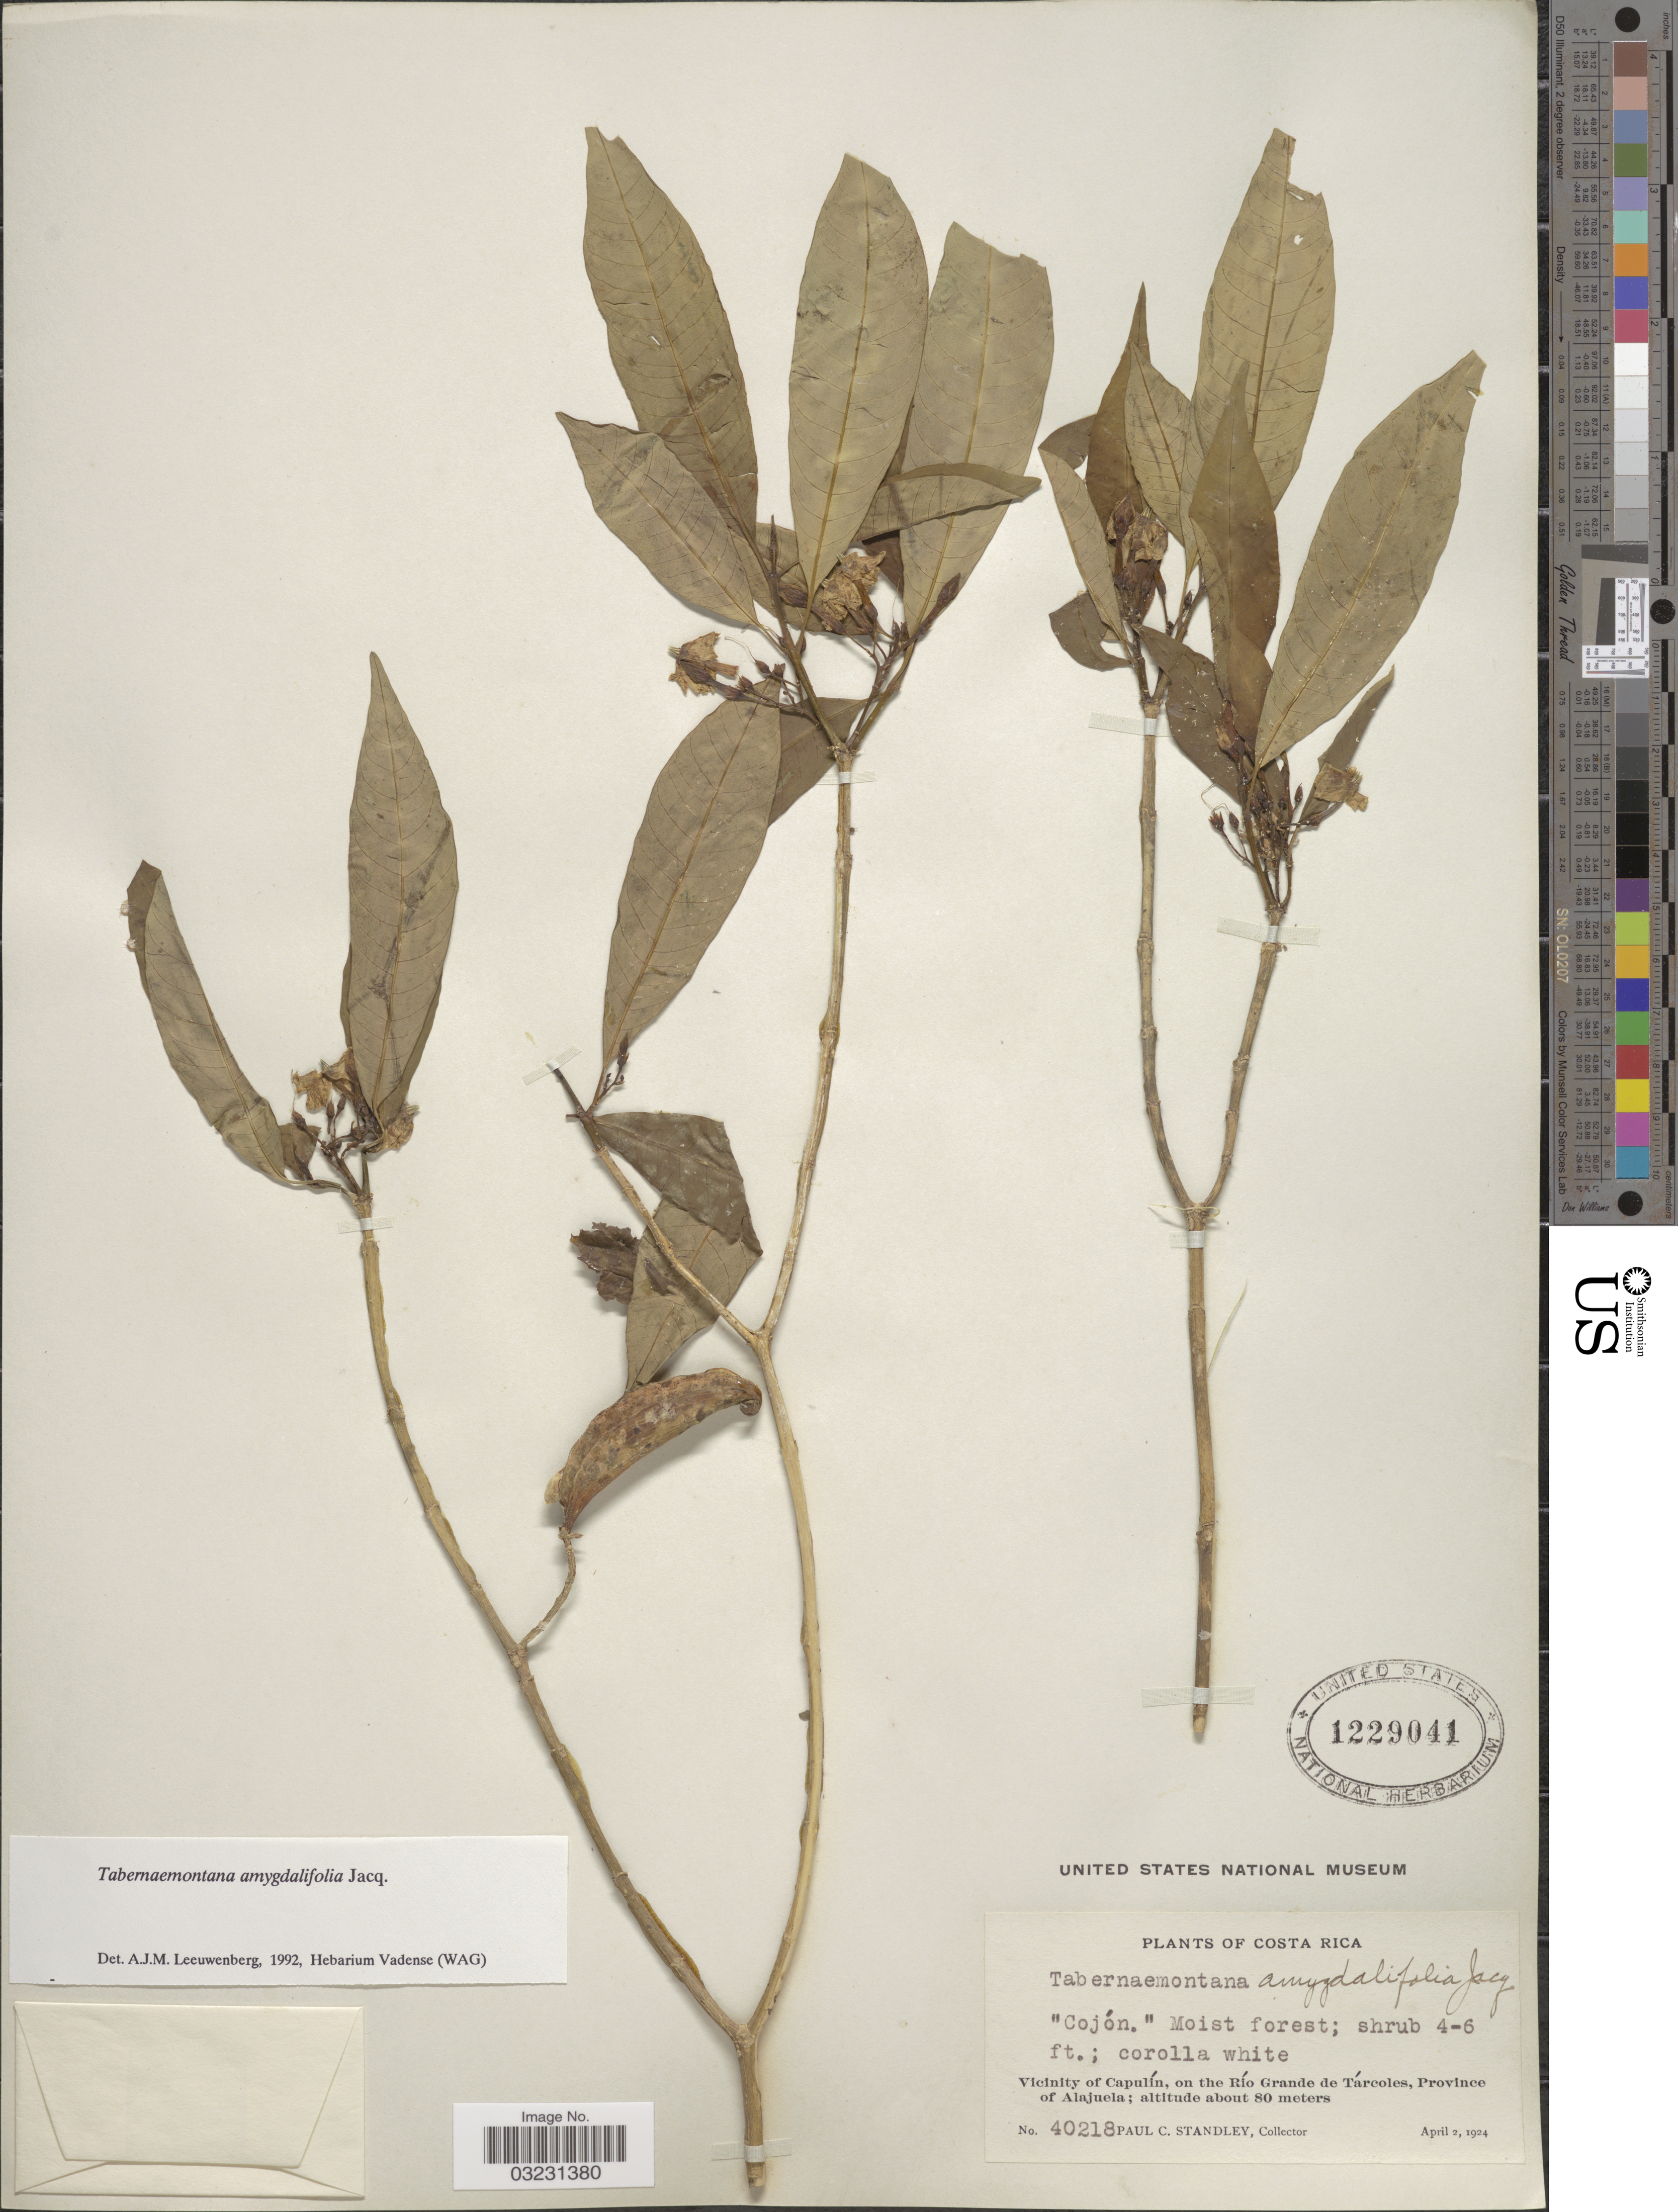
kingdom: Plantae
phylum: Tracheophyta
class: Magnoliopsida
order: Gentianales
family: Apocynaceae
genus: Tabernaemontana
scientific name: Tabernaemontana amygdalifolia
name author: Jacq.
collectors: P. C. Standley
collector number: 40218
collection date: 1924-04-02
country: Costa Rica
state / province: Alajuela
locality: Vicinity of Capulín, on the Río Grande de Tárcoles.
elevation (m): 80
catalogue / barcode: US 1229041